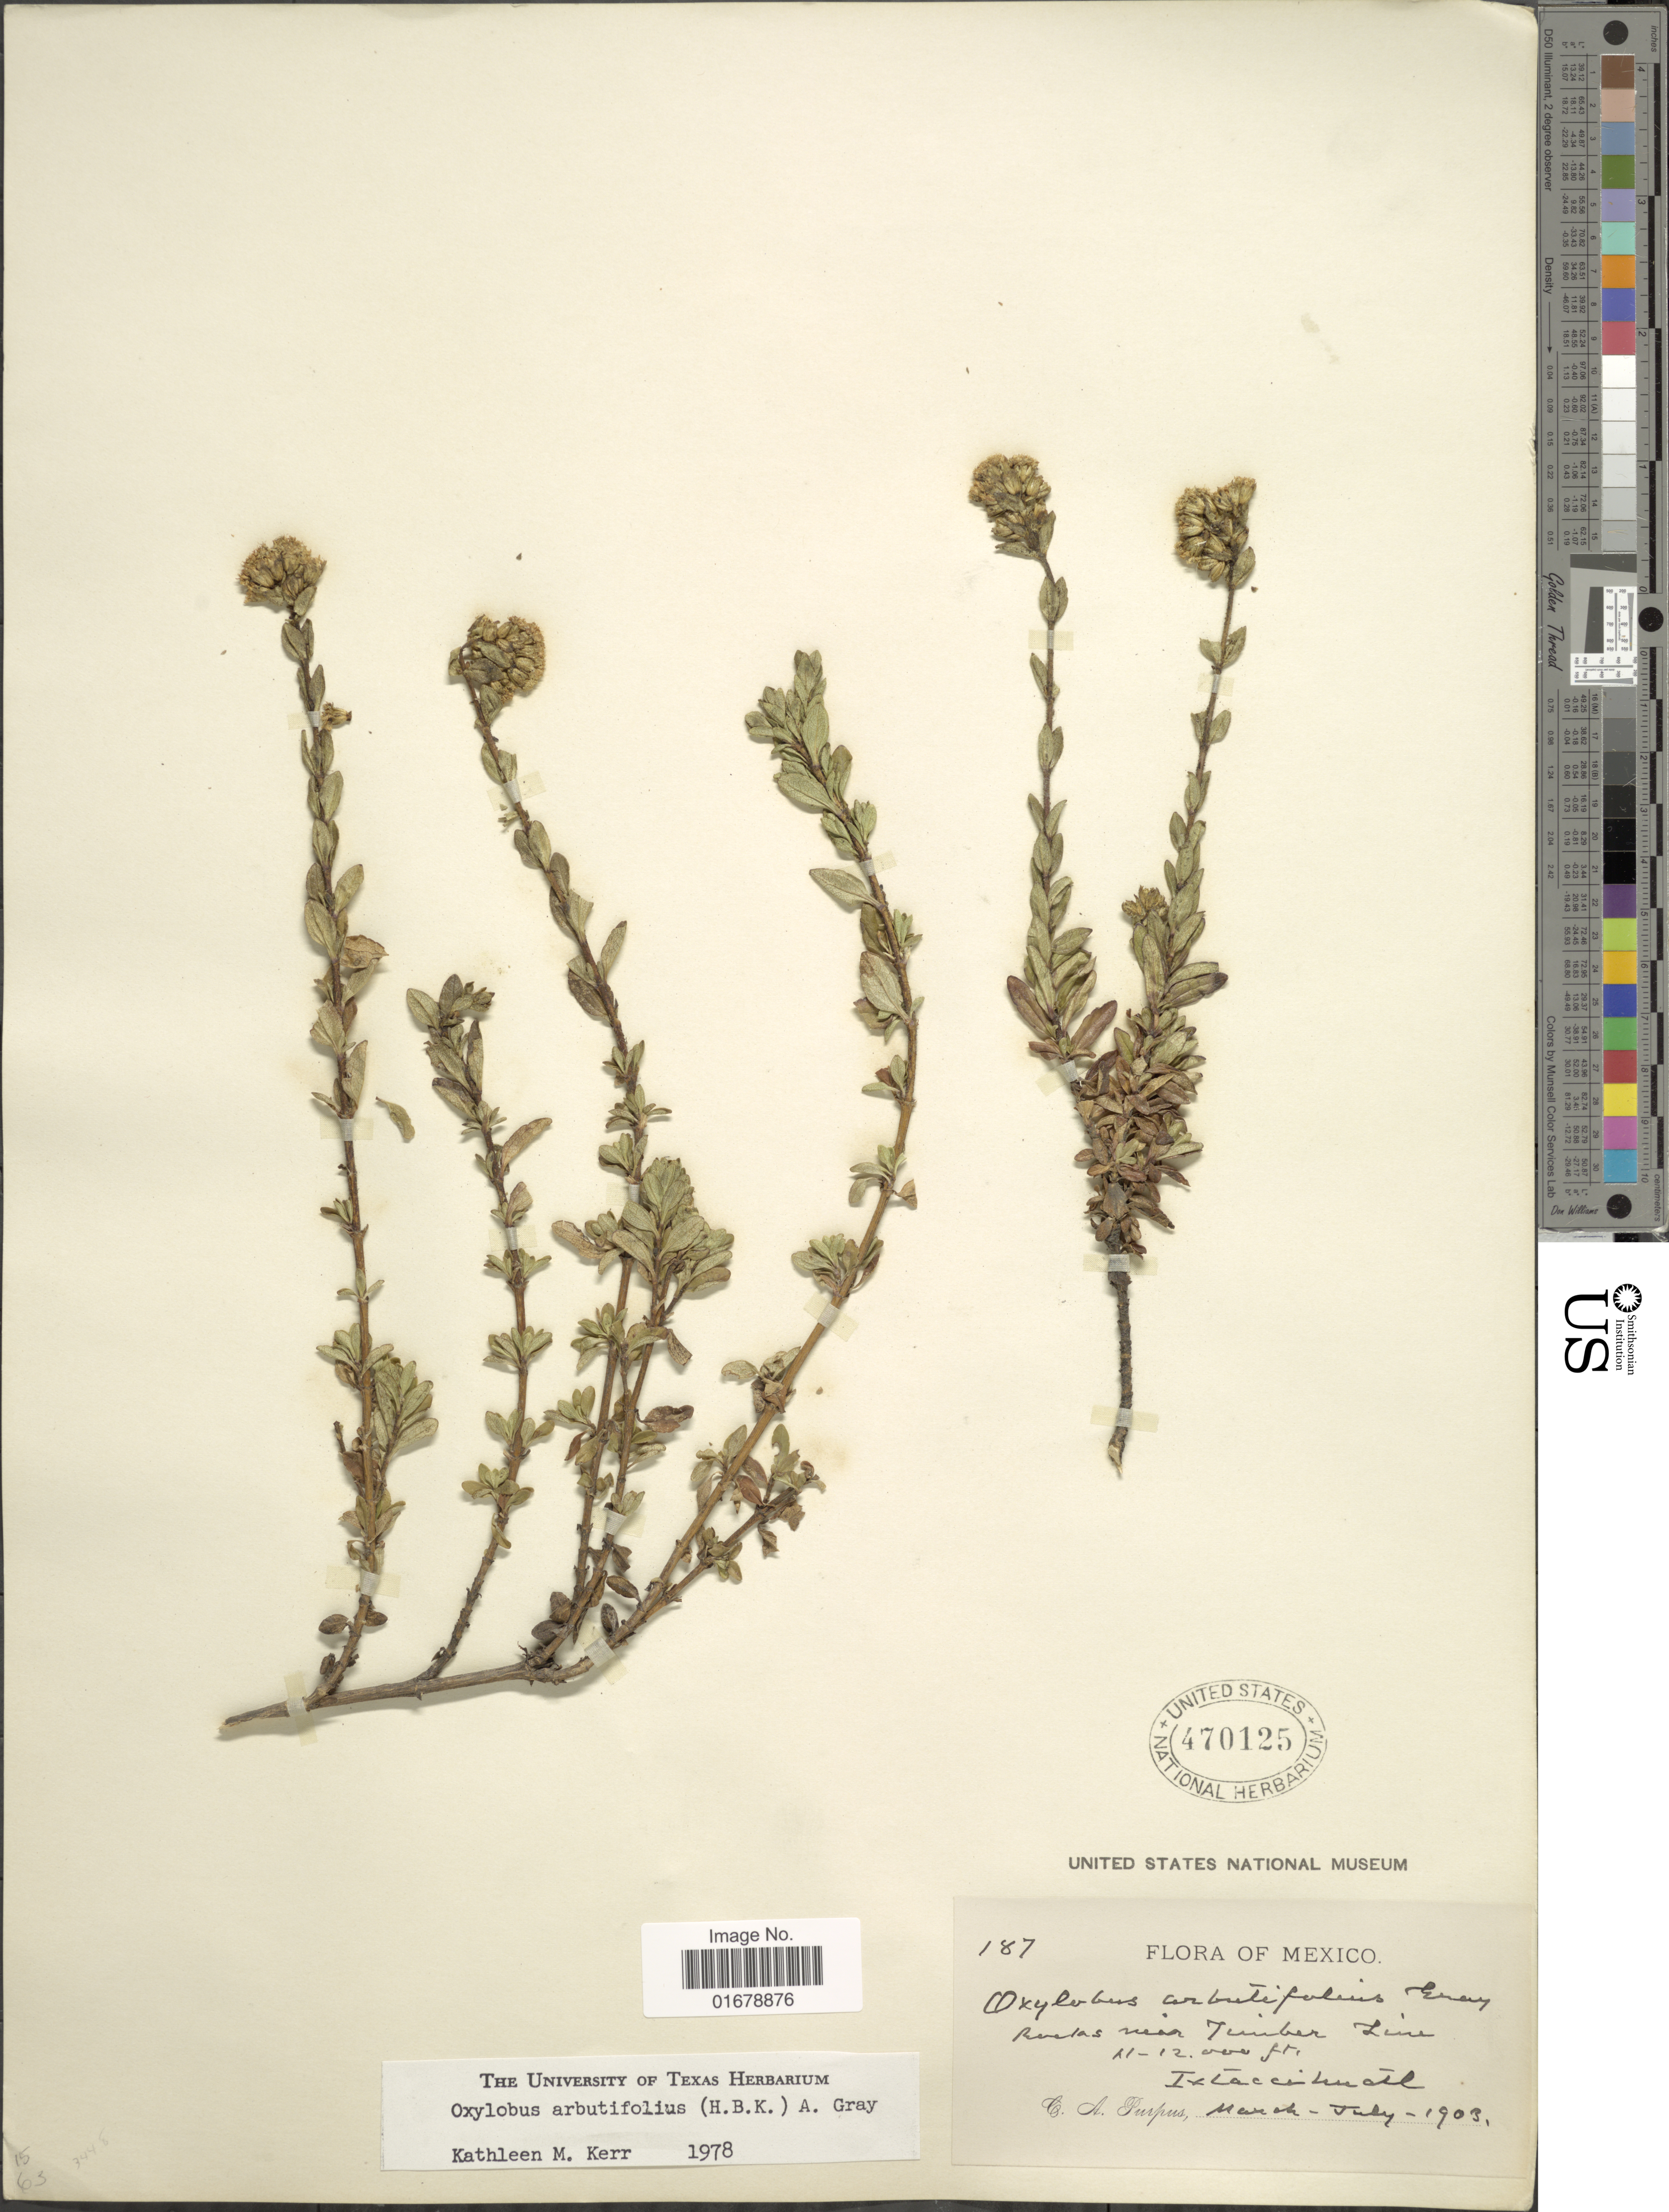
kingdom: Plantae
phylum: Tracheophyta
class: Magnoliopsida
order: Asterales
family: Asteraceae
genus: Oxylobus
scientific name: Oxylobus arbutifolius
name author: (Kunth) A. Gray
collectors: C. A. Purpus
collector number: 187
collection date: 1903-03/1903-07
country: Mexico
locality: near Timber Line. Iztaccíhuatl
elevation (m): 3353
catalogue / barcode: US 470125